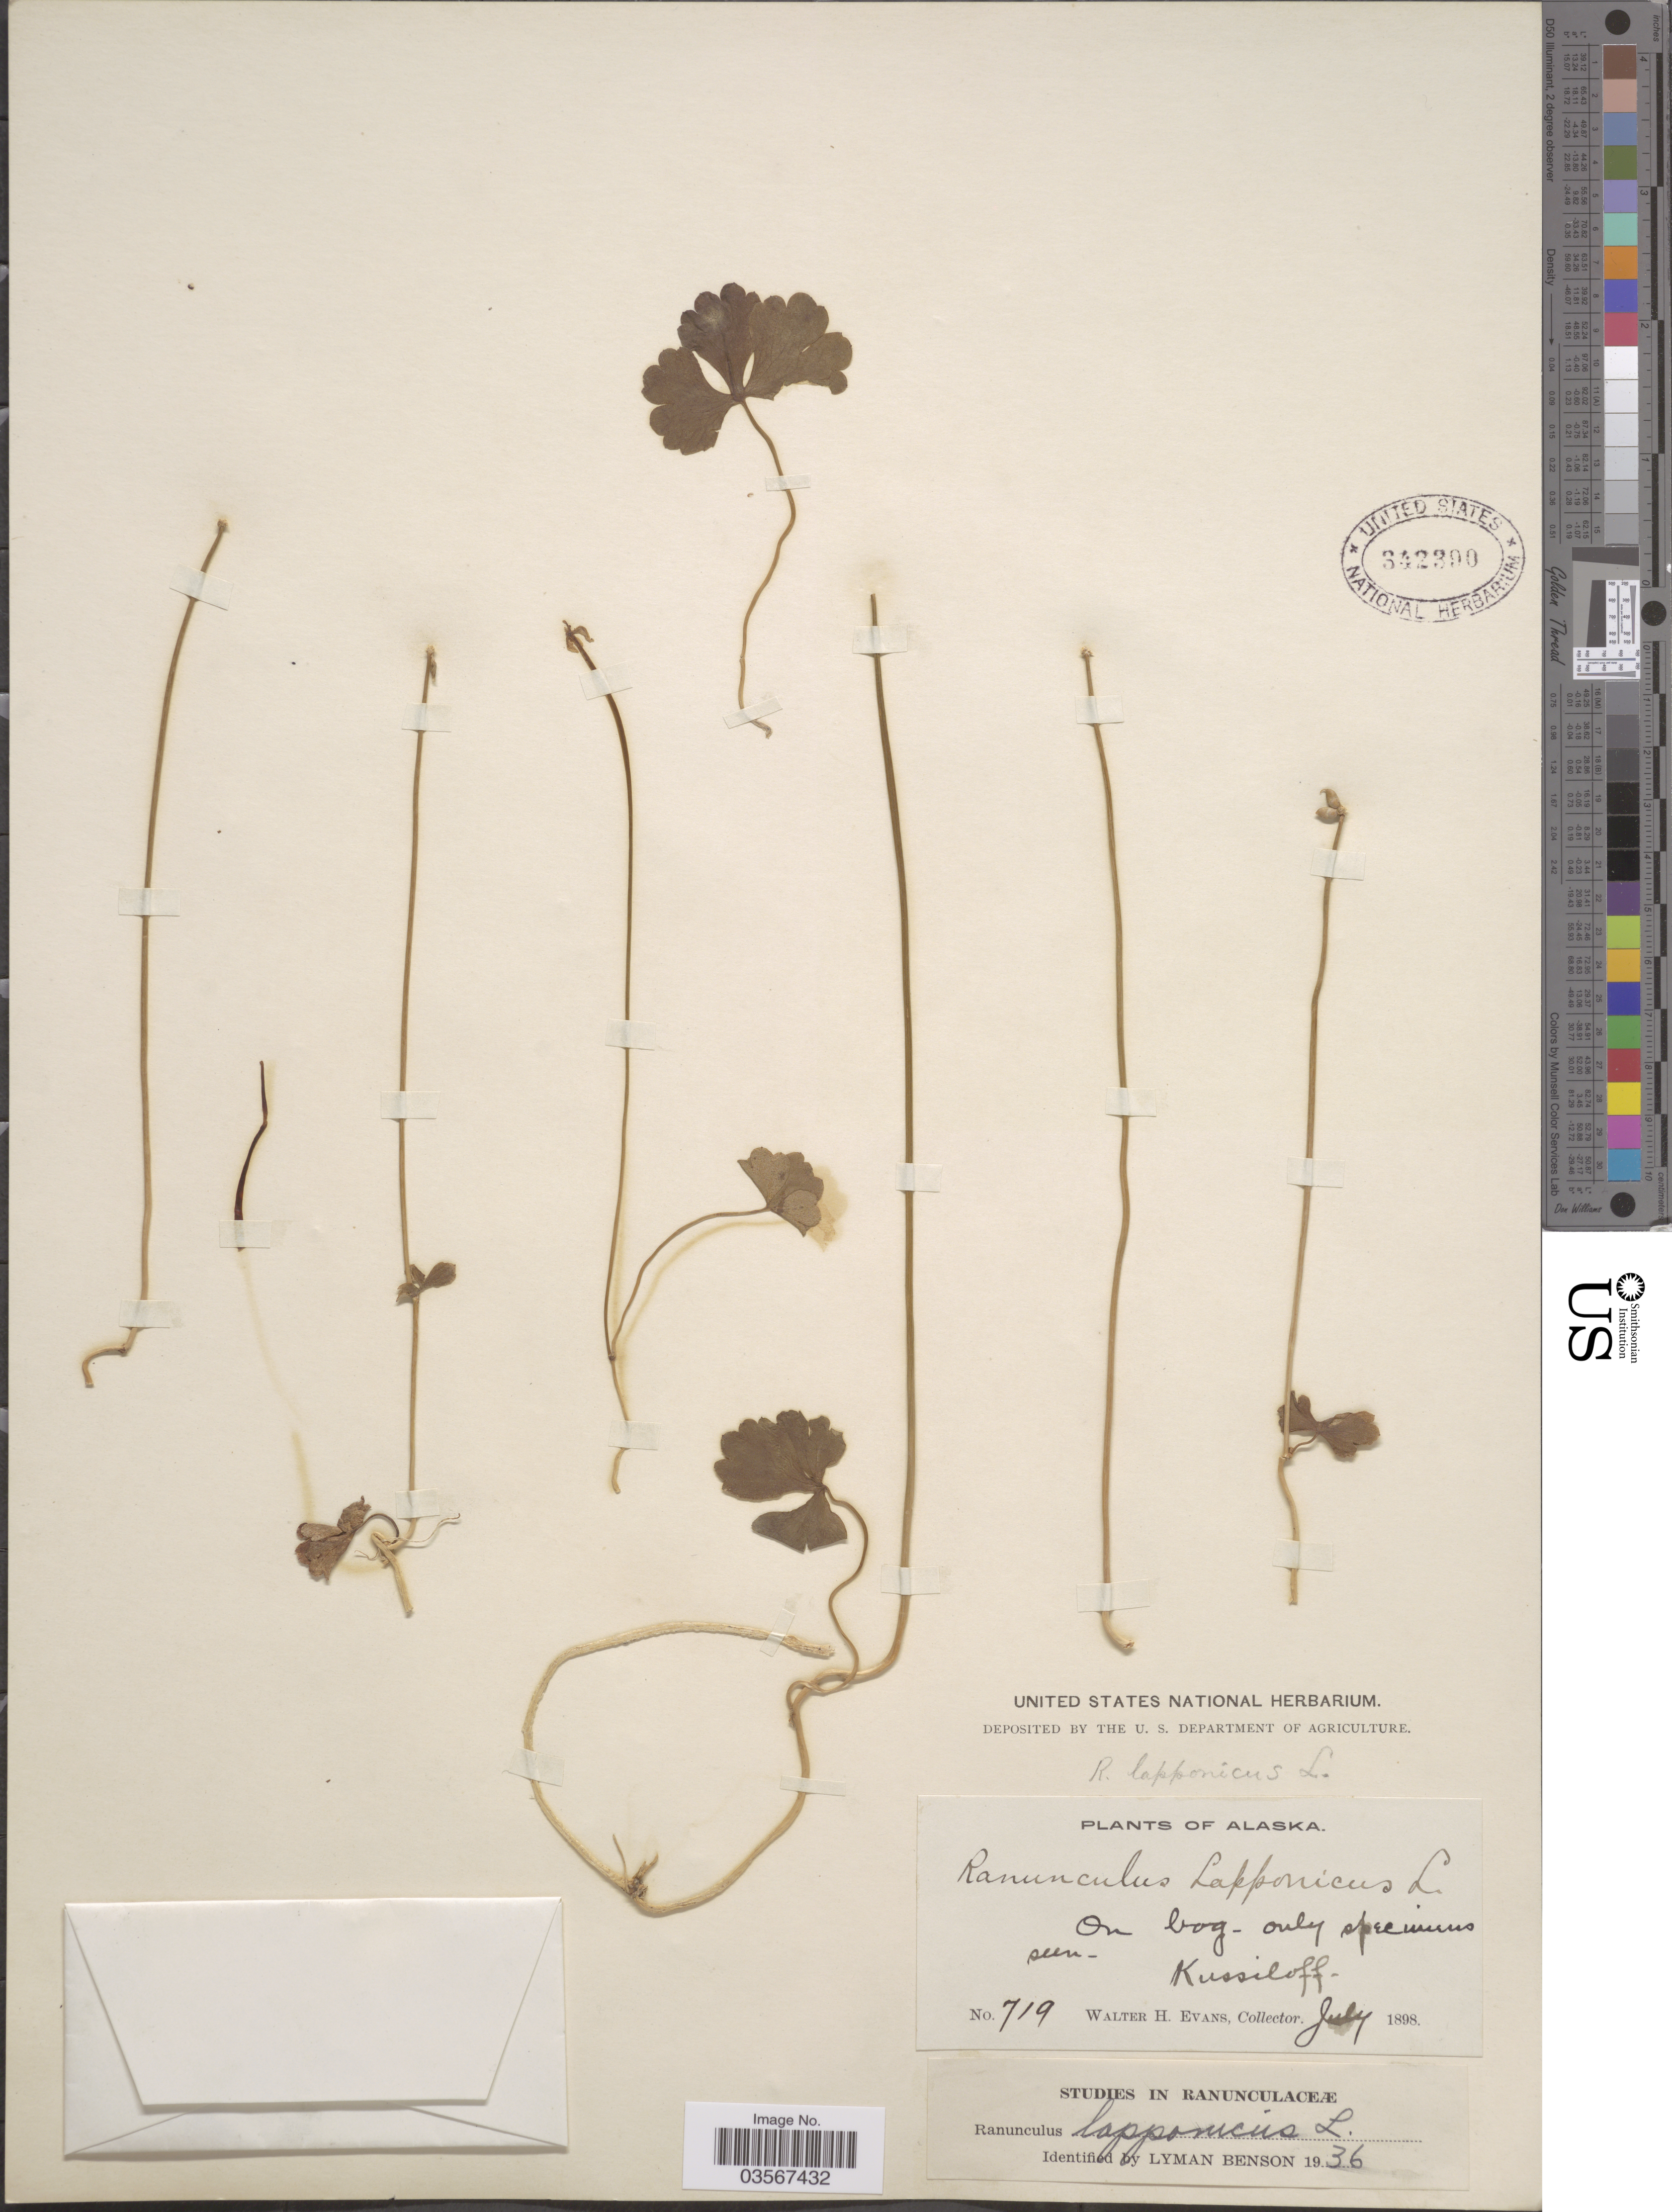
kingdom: Plantae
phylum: Tracheophyta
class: Magnoliopsida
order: Ranunculales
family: Ranunculaceae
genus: Ranunculus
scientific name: Ranunculus lapponicus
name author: L.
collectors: W. H. Evans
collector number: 719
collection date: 1898-07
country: United States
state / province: Alaska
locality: Kussiloff.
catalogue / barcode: US 342390